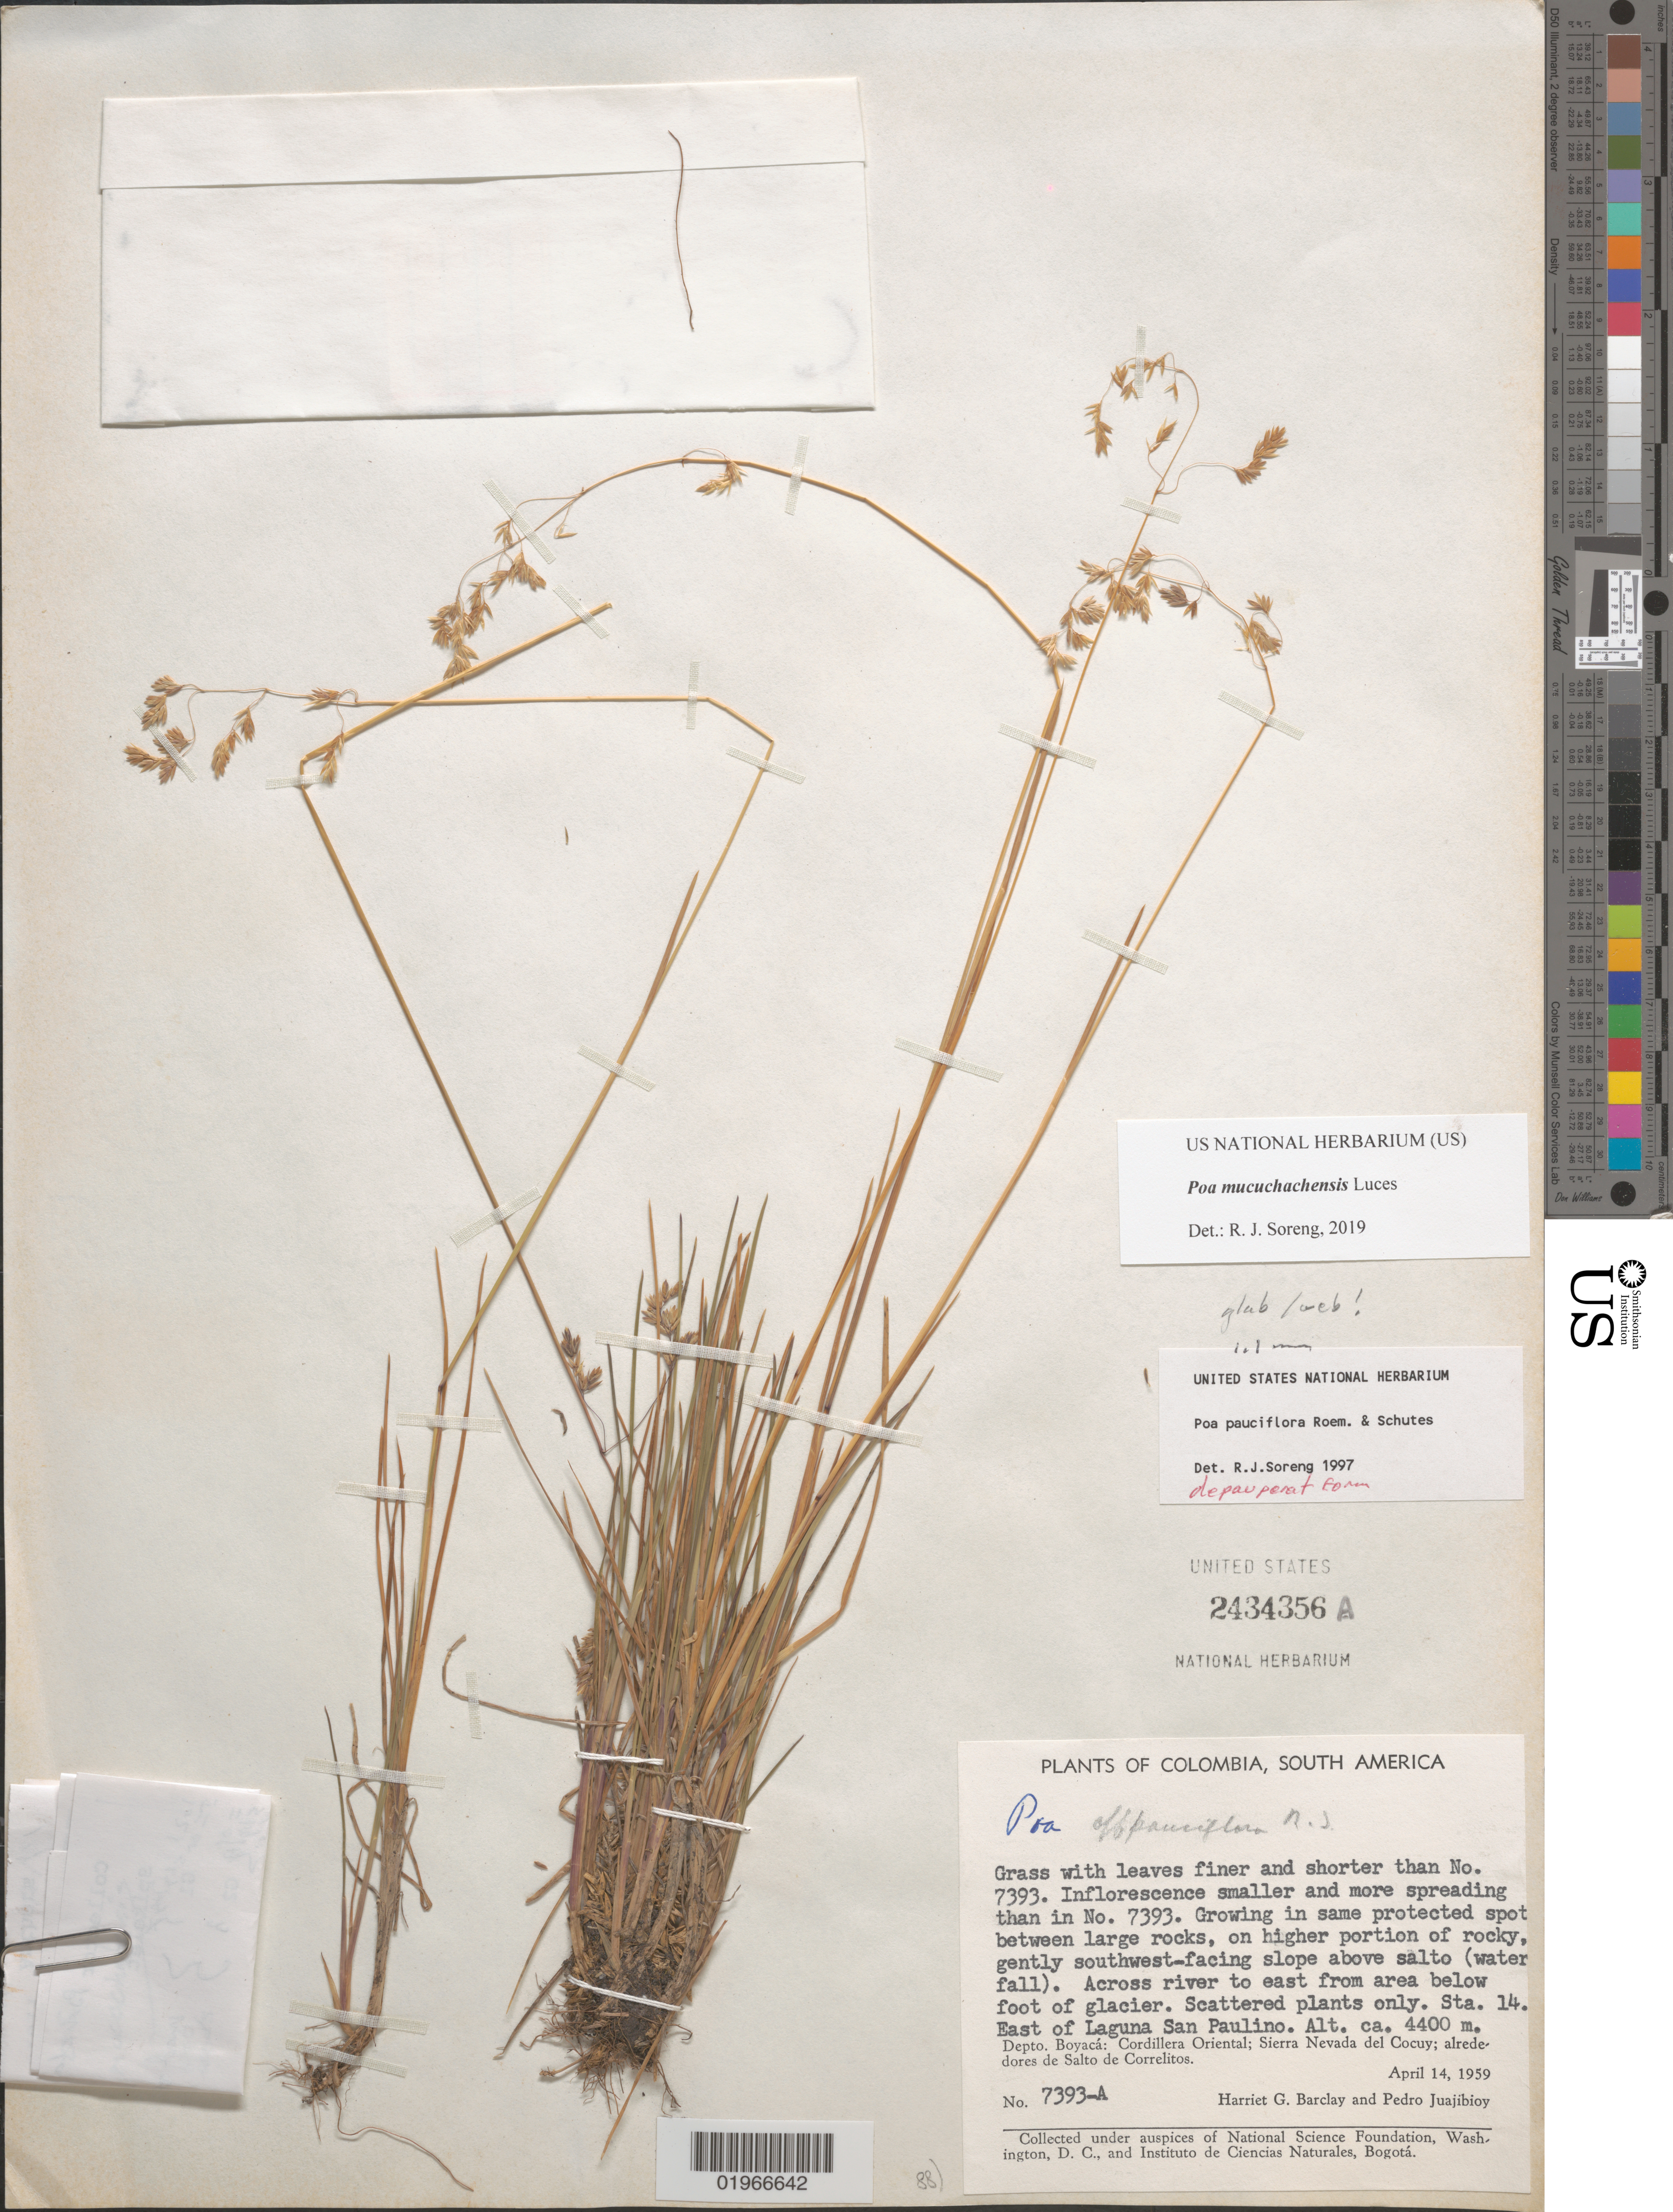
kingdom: Plantae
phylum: Tracheophyta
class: Liliopsida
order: Poales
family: Poaceae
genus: Poa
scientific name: Poa mucuchachensis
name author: Luces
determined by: Soreng, Robert J., Research Associate (BOT), Smithsonian Institution - National Museum of Natural History (UNITED STATES)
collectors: H. G. Barclay & P. Juajibioy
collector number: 7393a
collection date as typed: April 14, 1959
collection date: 1959-04-14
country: Colombia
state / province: Boyacá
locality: Across river to east from area below foot of glacier. Sta. 14. East of Laguna San Paulino.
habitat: between large rocks, on higher portion of rocky, gently southwest-facing slope above salto (water fall).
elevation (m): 4400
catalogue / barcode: US 2434356A